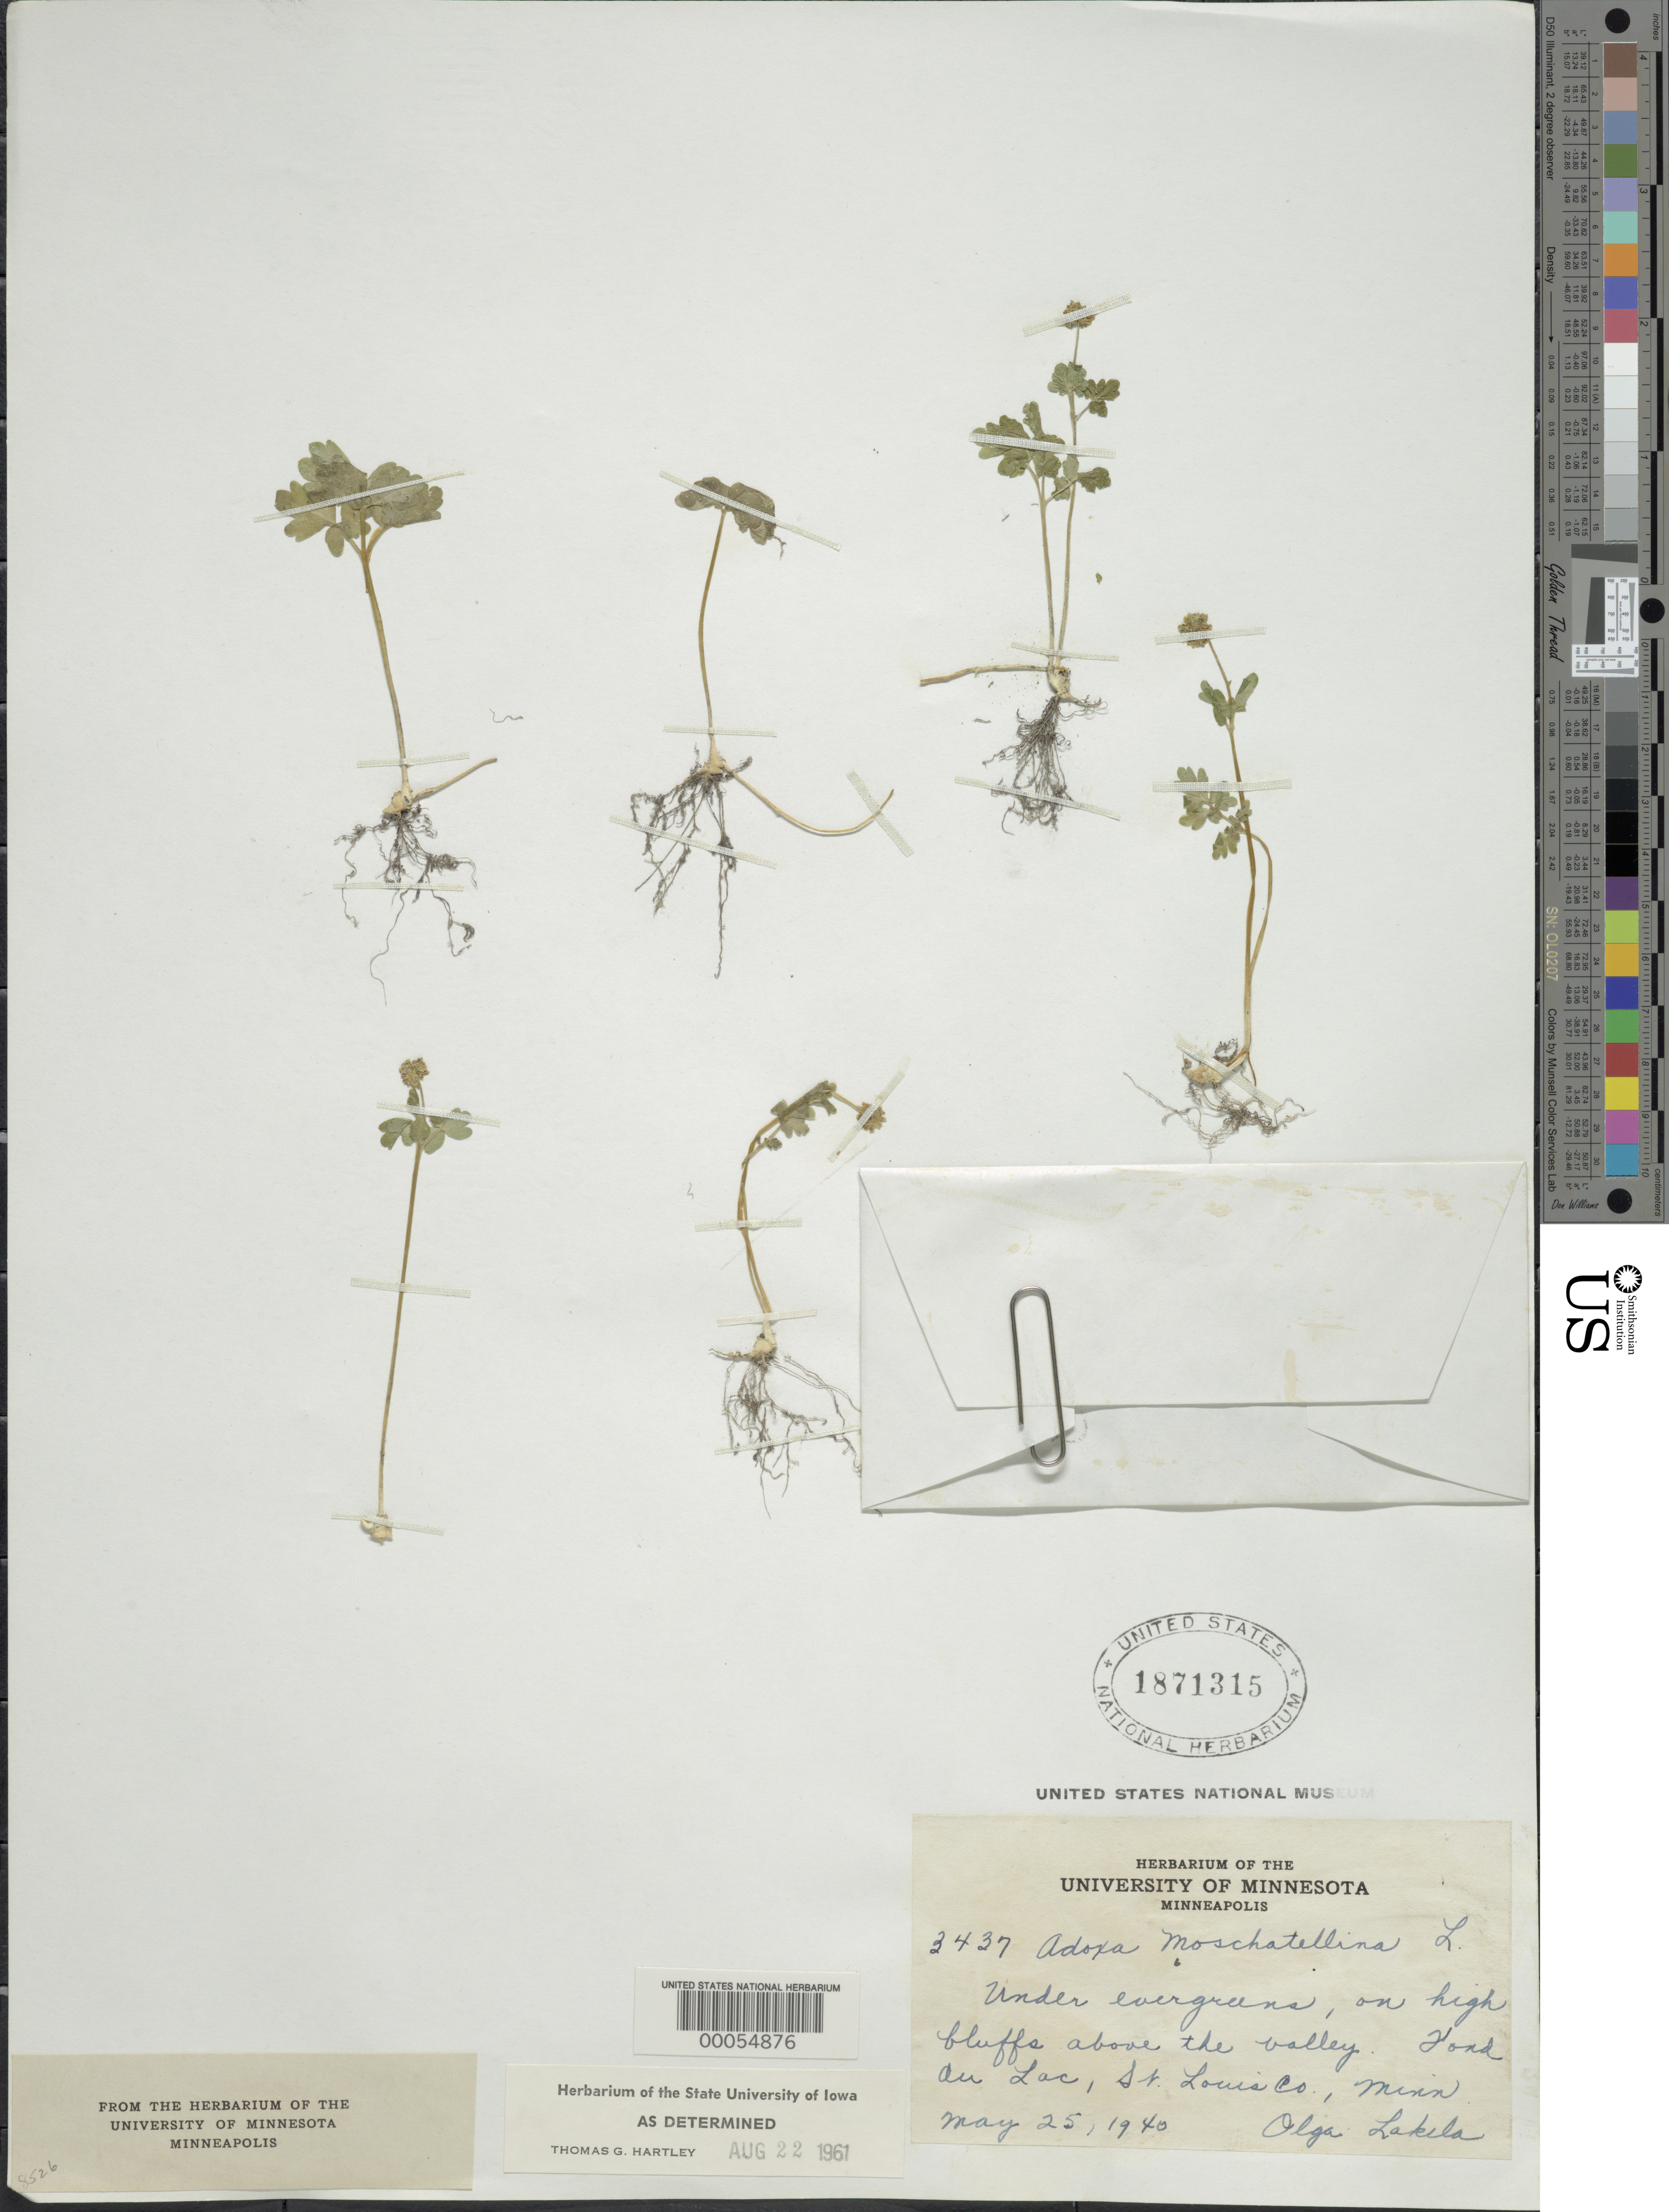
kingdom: Plantae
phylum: Tracheophyta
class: Magnoliopsida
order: Dipsacales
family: Viburnaceae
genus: Adoxa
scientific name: Adoxa moschatellina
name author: L.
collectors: O. K. Lakela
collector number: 3437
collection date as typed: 25 May 1940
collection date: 1940-05-25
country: United States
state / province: Minnesota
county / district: Saint Louis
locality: Fond du lac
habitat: Under evergreens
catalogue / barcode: US 1871315